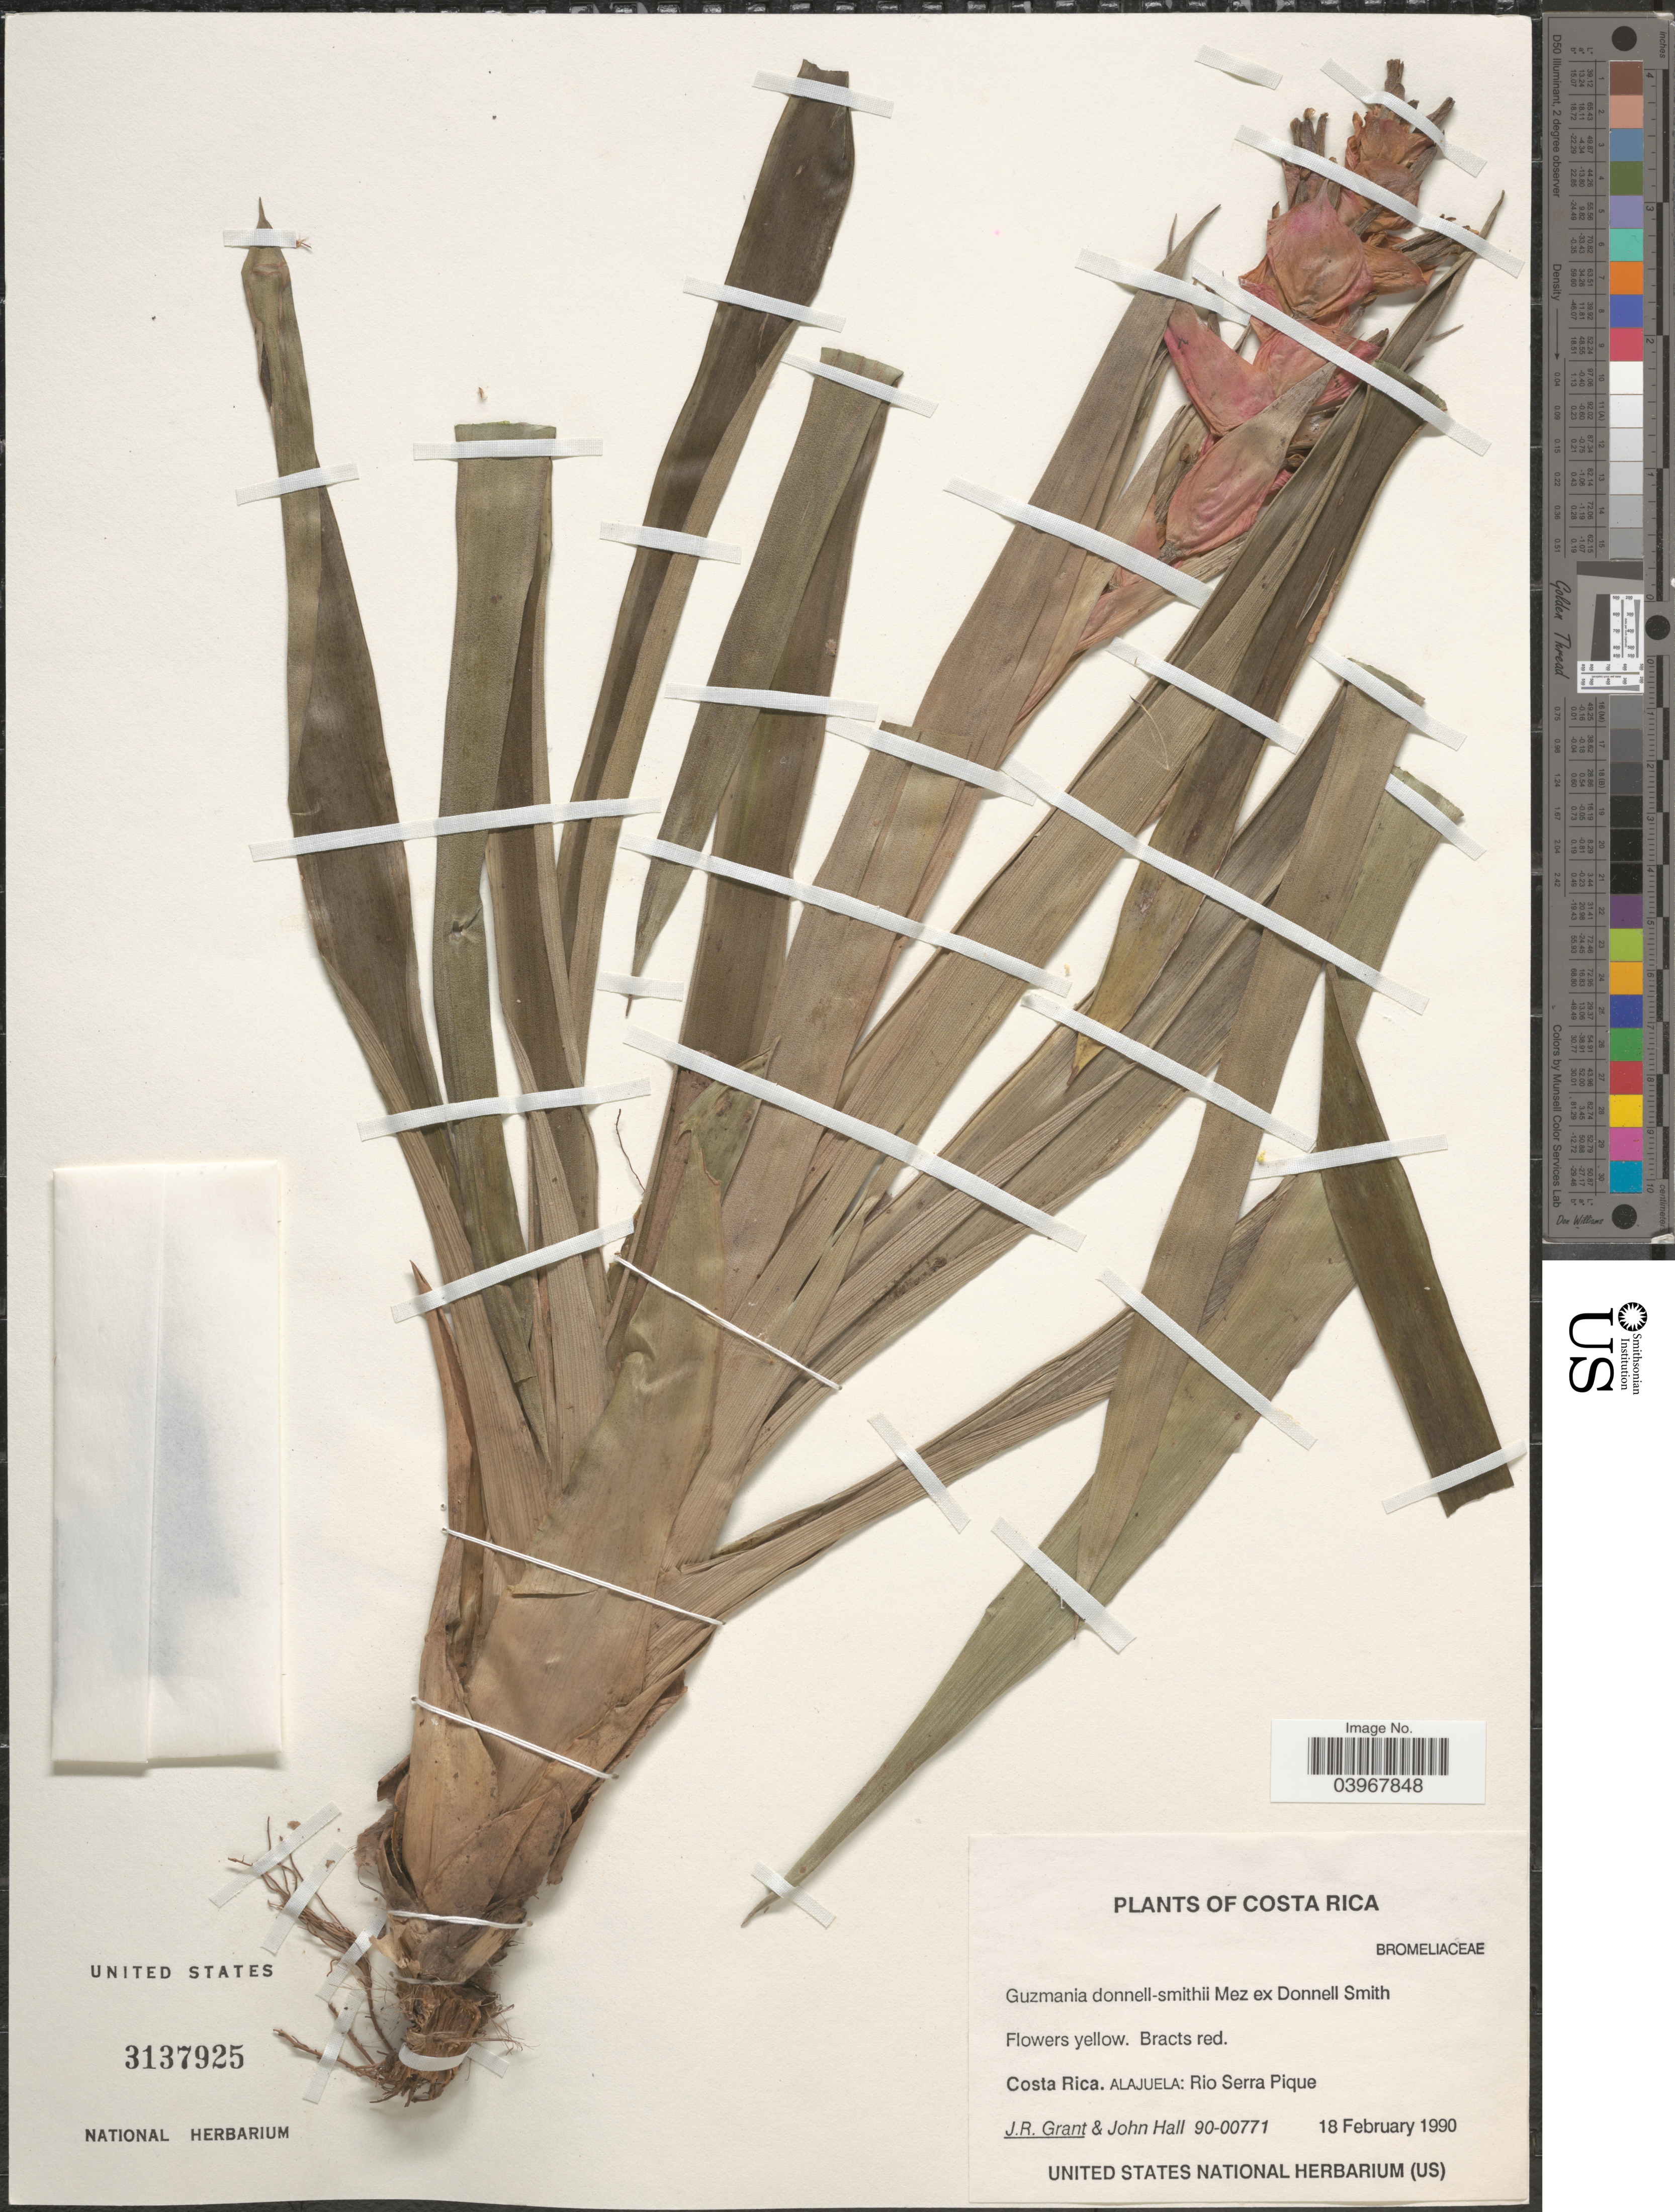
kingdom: Plantae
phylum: Tracheophyta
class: Liliopsida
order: Poales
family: Bromeliaceae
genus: Guzmania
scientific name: Guzmania donnellsmithii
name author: Mez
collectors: J. Grant & J. Hall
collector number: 90-00771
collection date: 1990-02-18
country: Costa Rica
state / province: Alajuela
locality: Rio Serra Pique.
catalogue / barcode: US 3137925